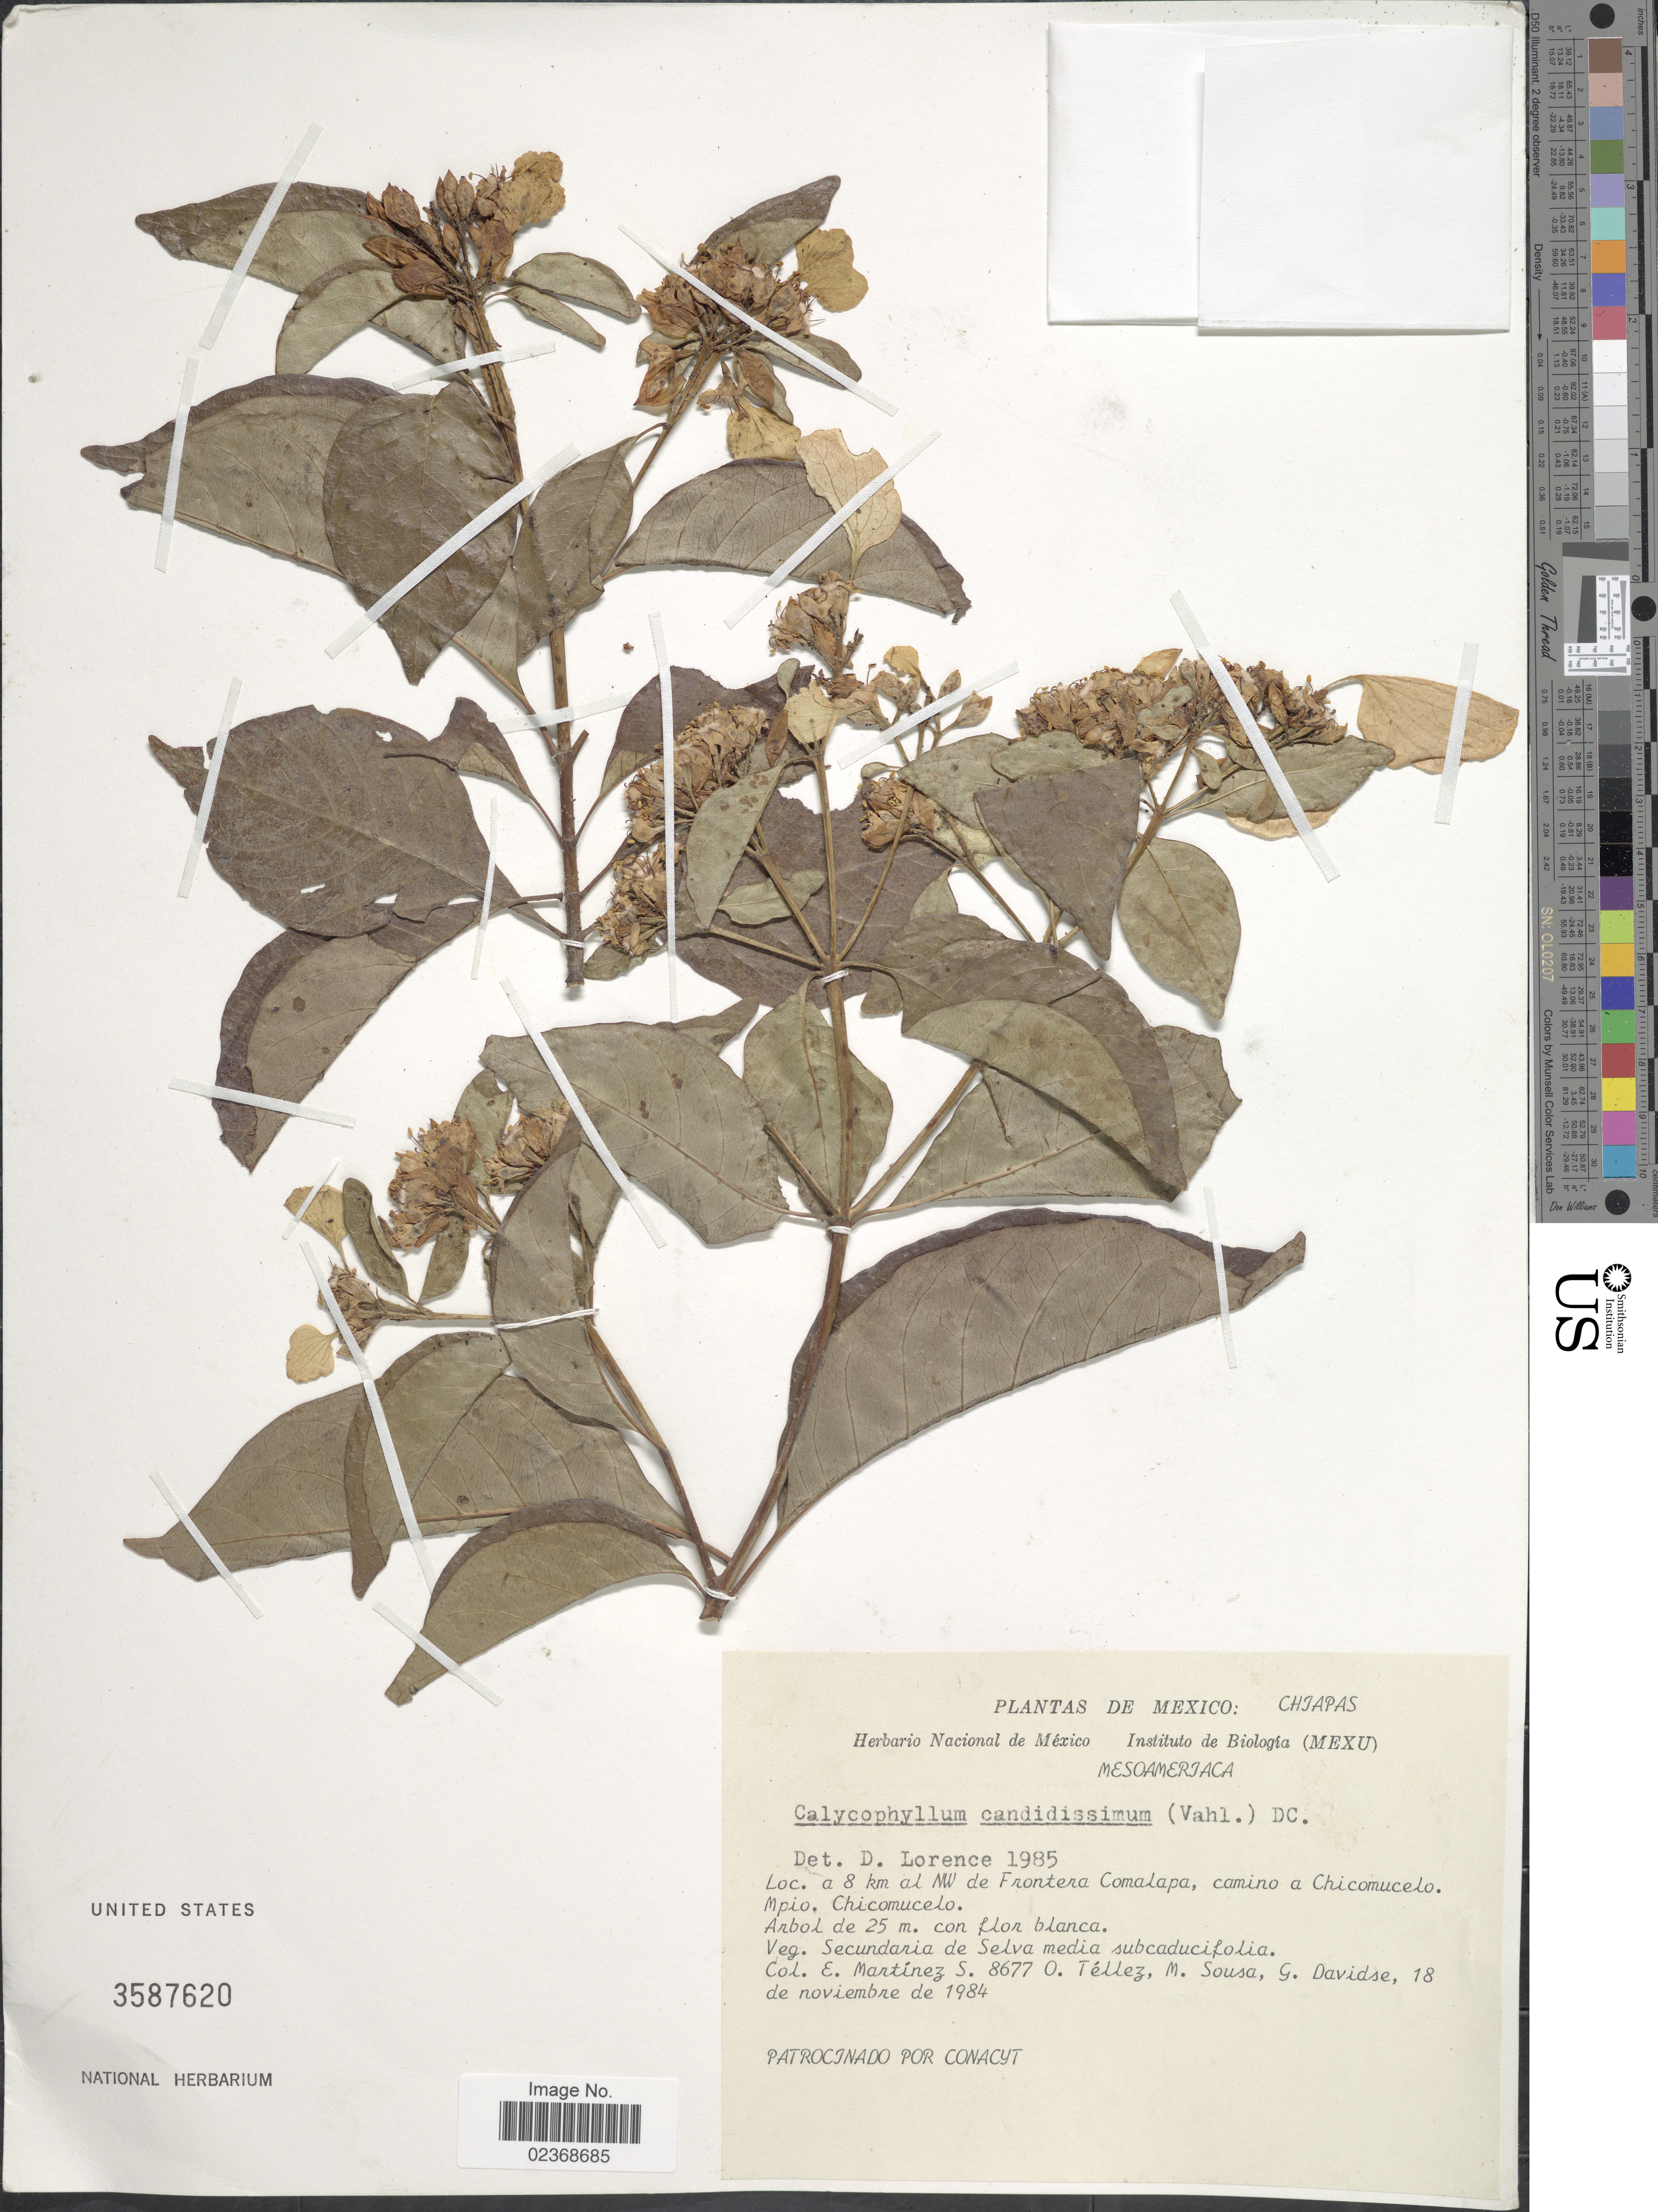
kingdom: Plantae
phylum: Tracheophyta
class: Magnoliopsida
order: Gentianales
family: Rubiaceae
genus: Calycophyllum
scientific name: Calycophyllum candidissimum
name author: (Vahl) DC.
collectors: E. M. Martínez S., O. Tellez, M. Sousa & G. Davidse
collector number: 18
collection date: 1984-11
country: Mexico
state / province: Chiapas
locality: A 8 km al NW de Frontera Comalapa, camino a Chicomucelo. Mpio. Chicomelo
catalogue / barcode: US 3587620